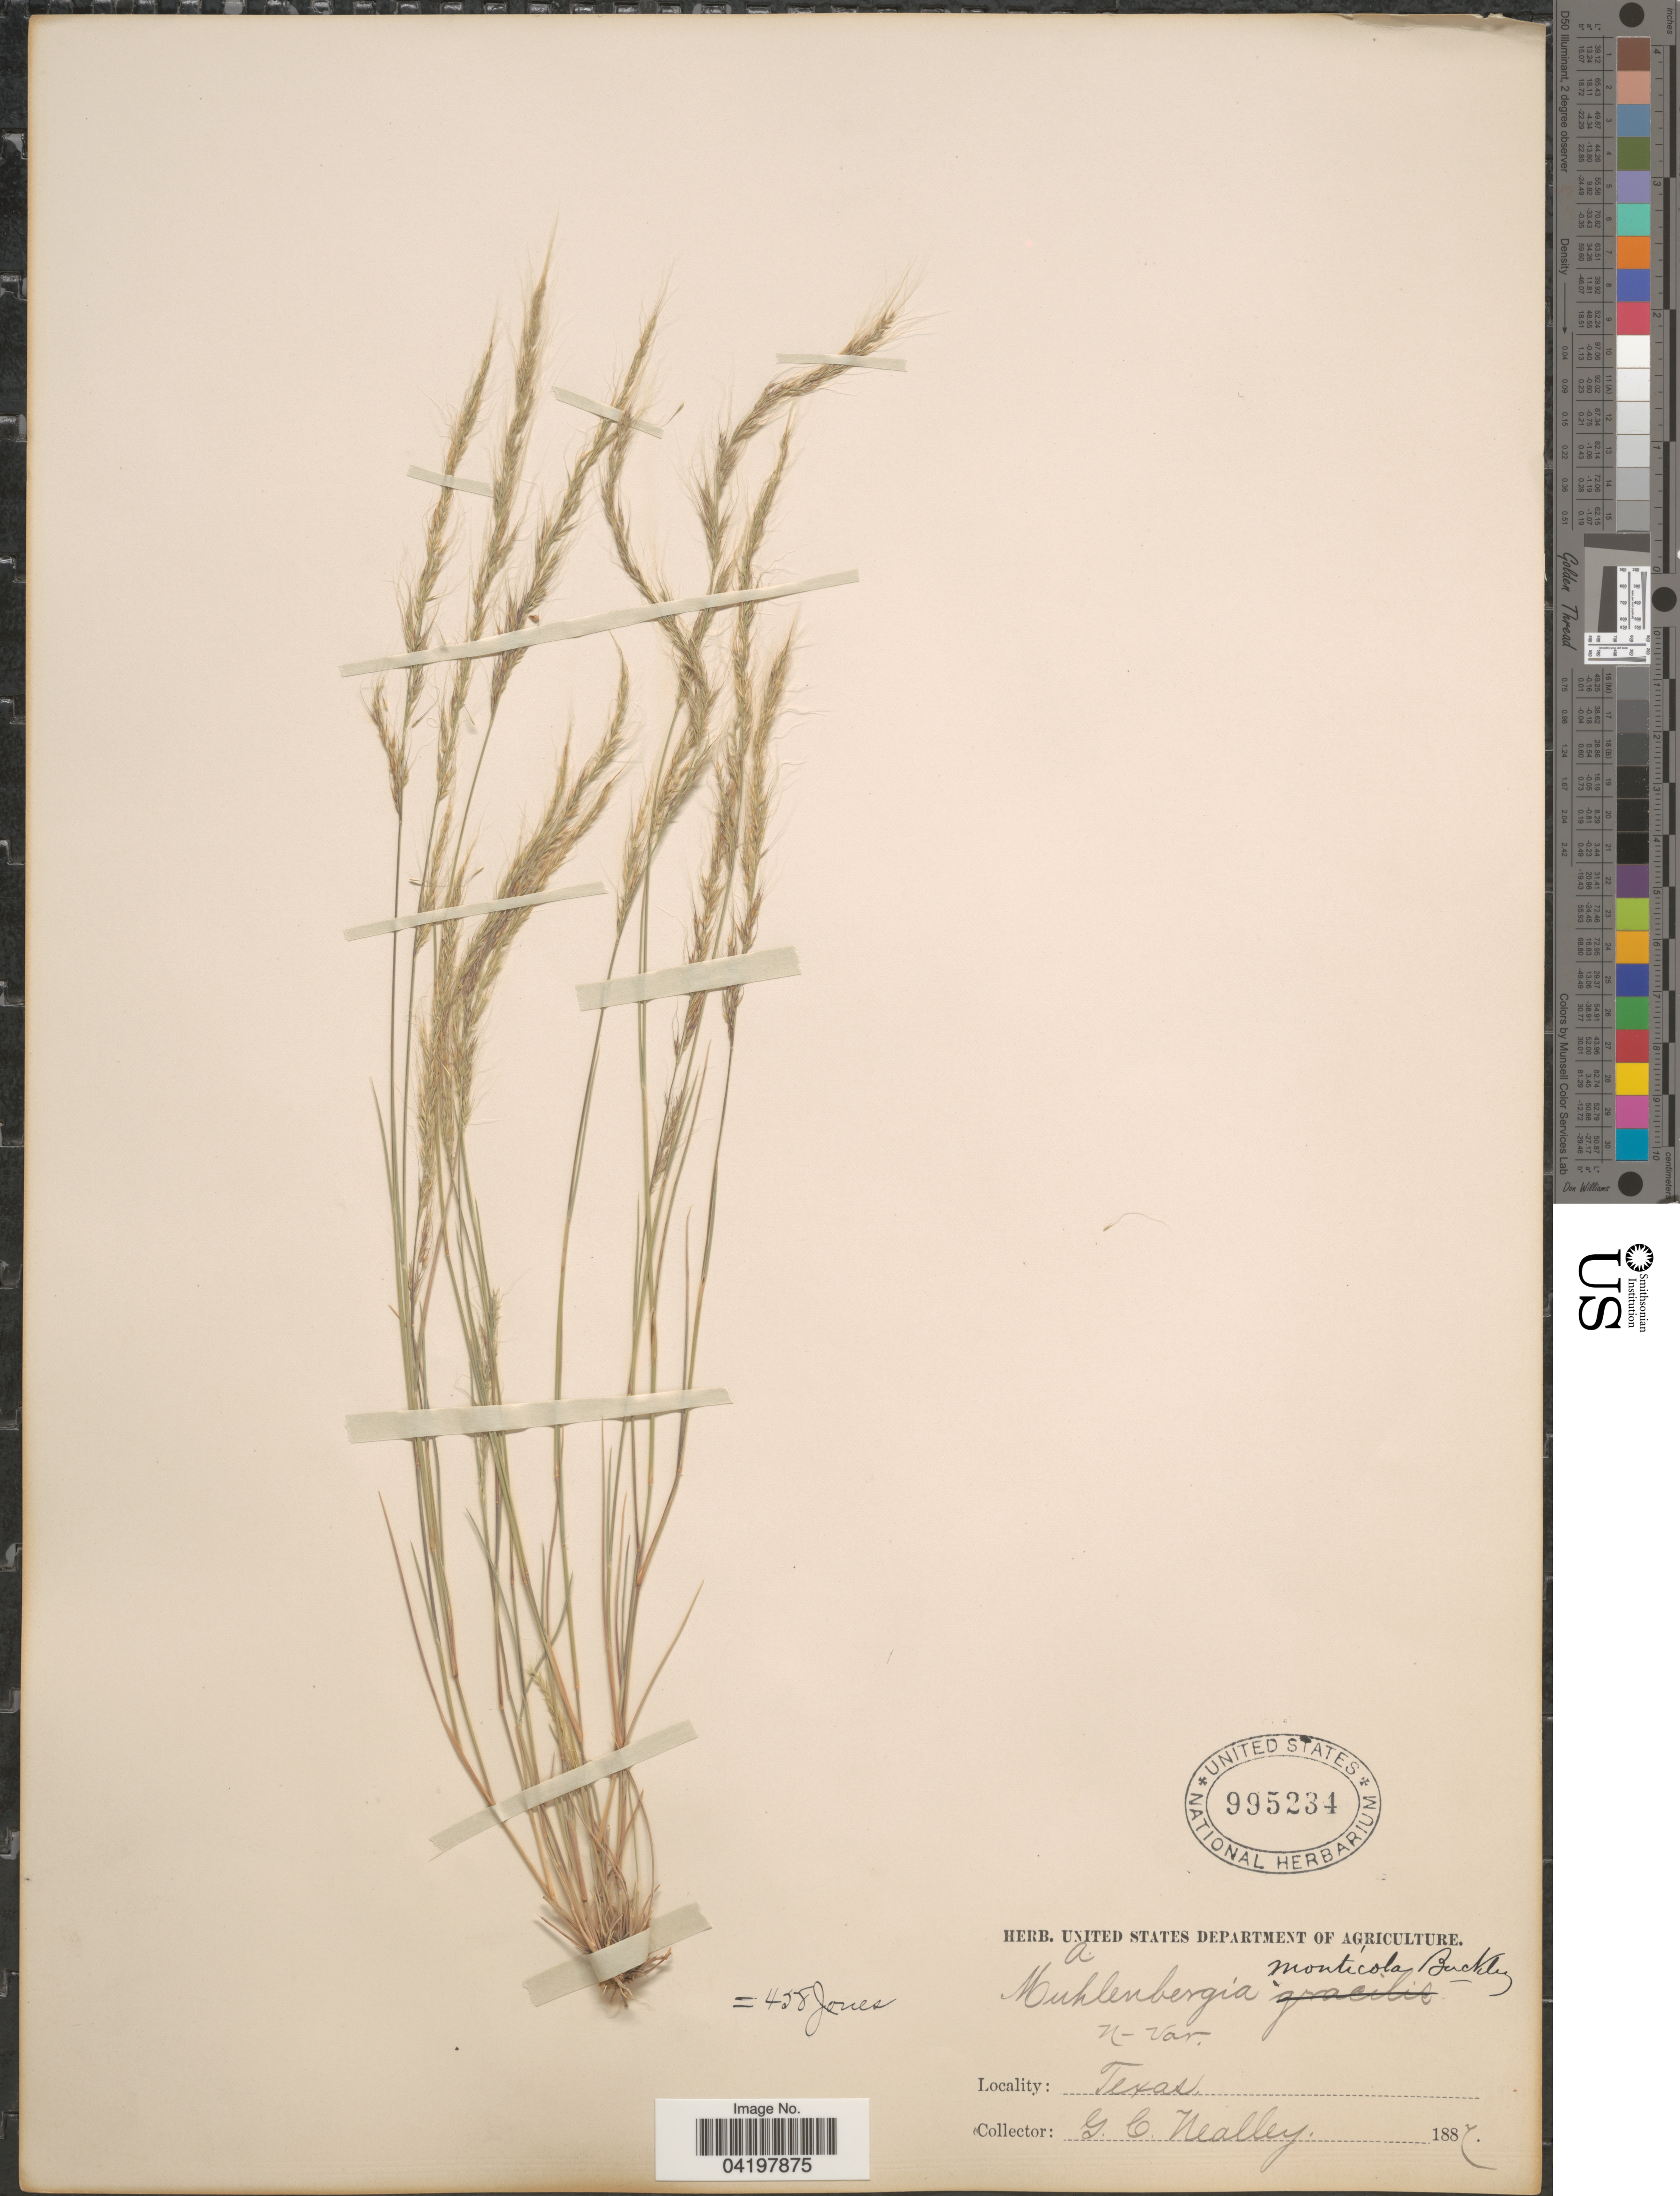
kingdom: Plantae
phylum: Tracheophyta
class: Liliopsida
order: Poales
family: Poaceae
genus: Muhlenbergia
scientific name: Muhlenbergia tenuifolia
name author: (Kunth) Kunth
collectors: G. C. Nealley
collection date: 1887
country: United States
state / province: Texas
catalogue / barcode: US 995234